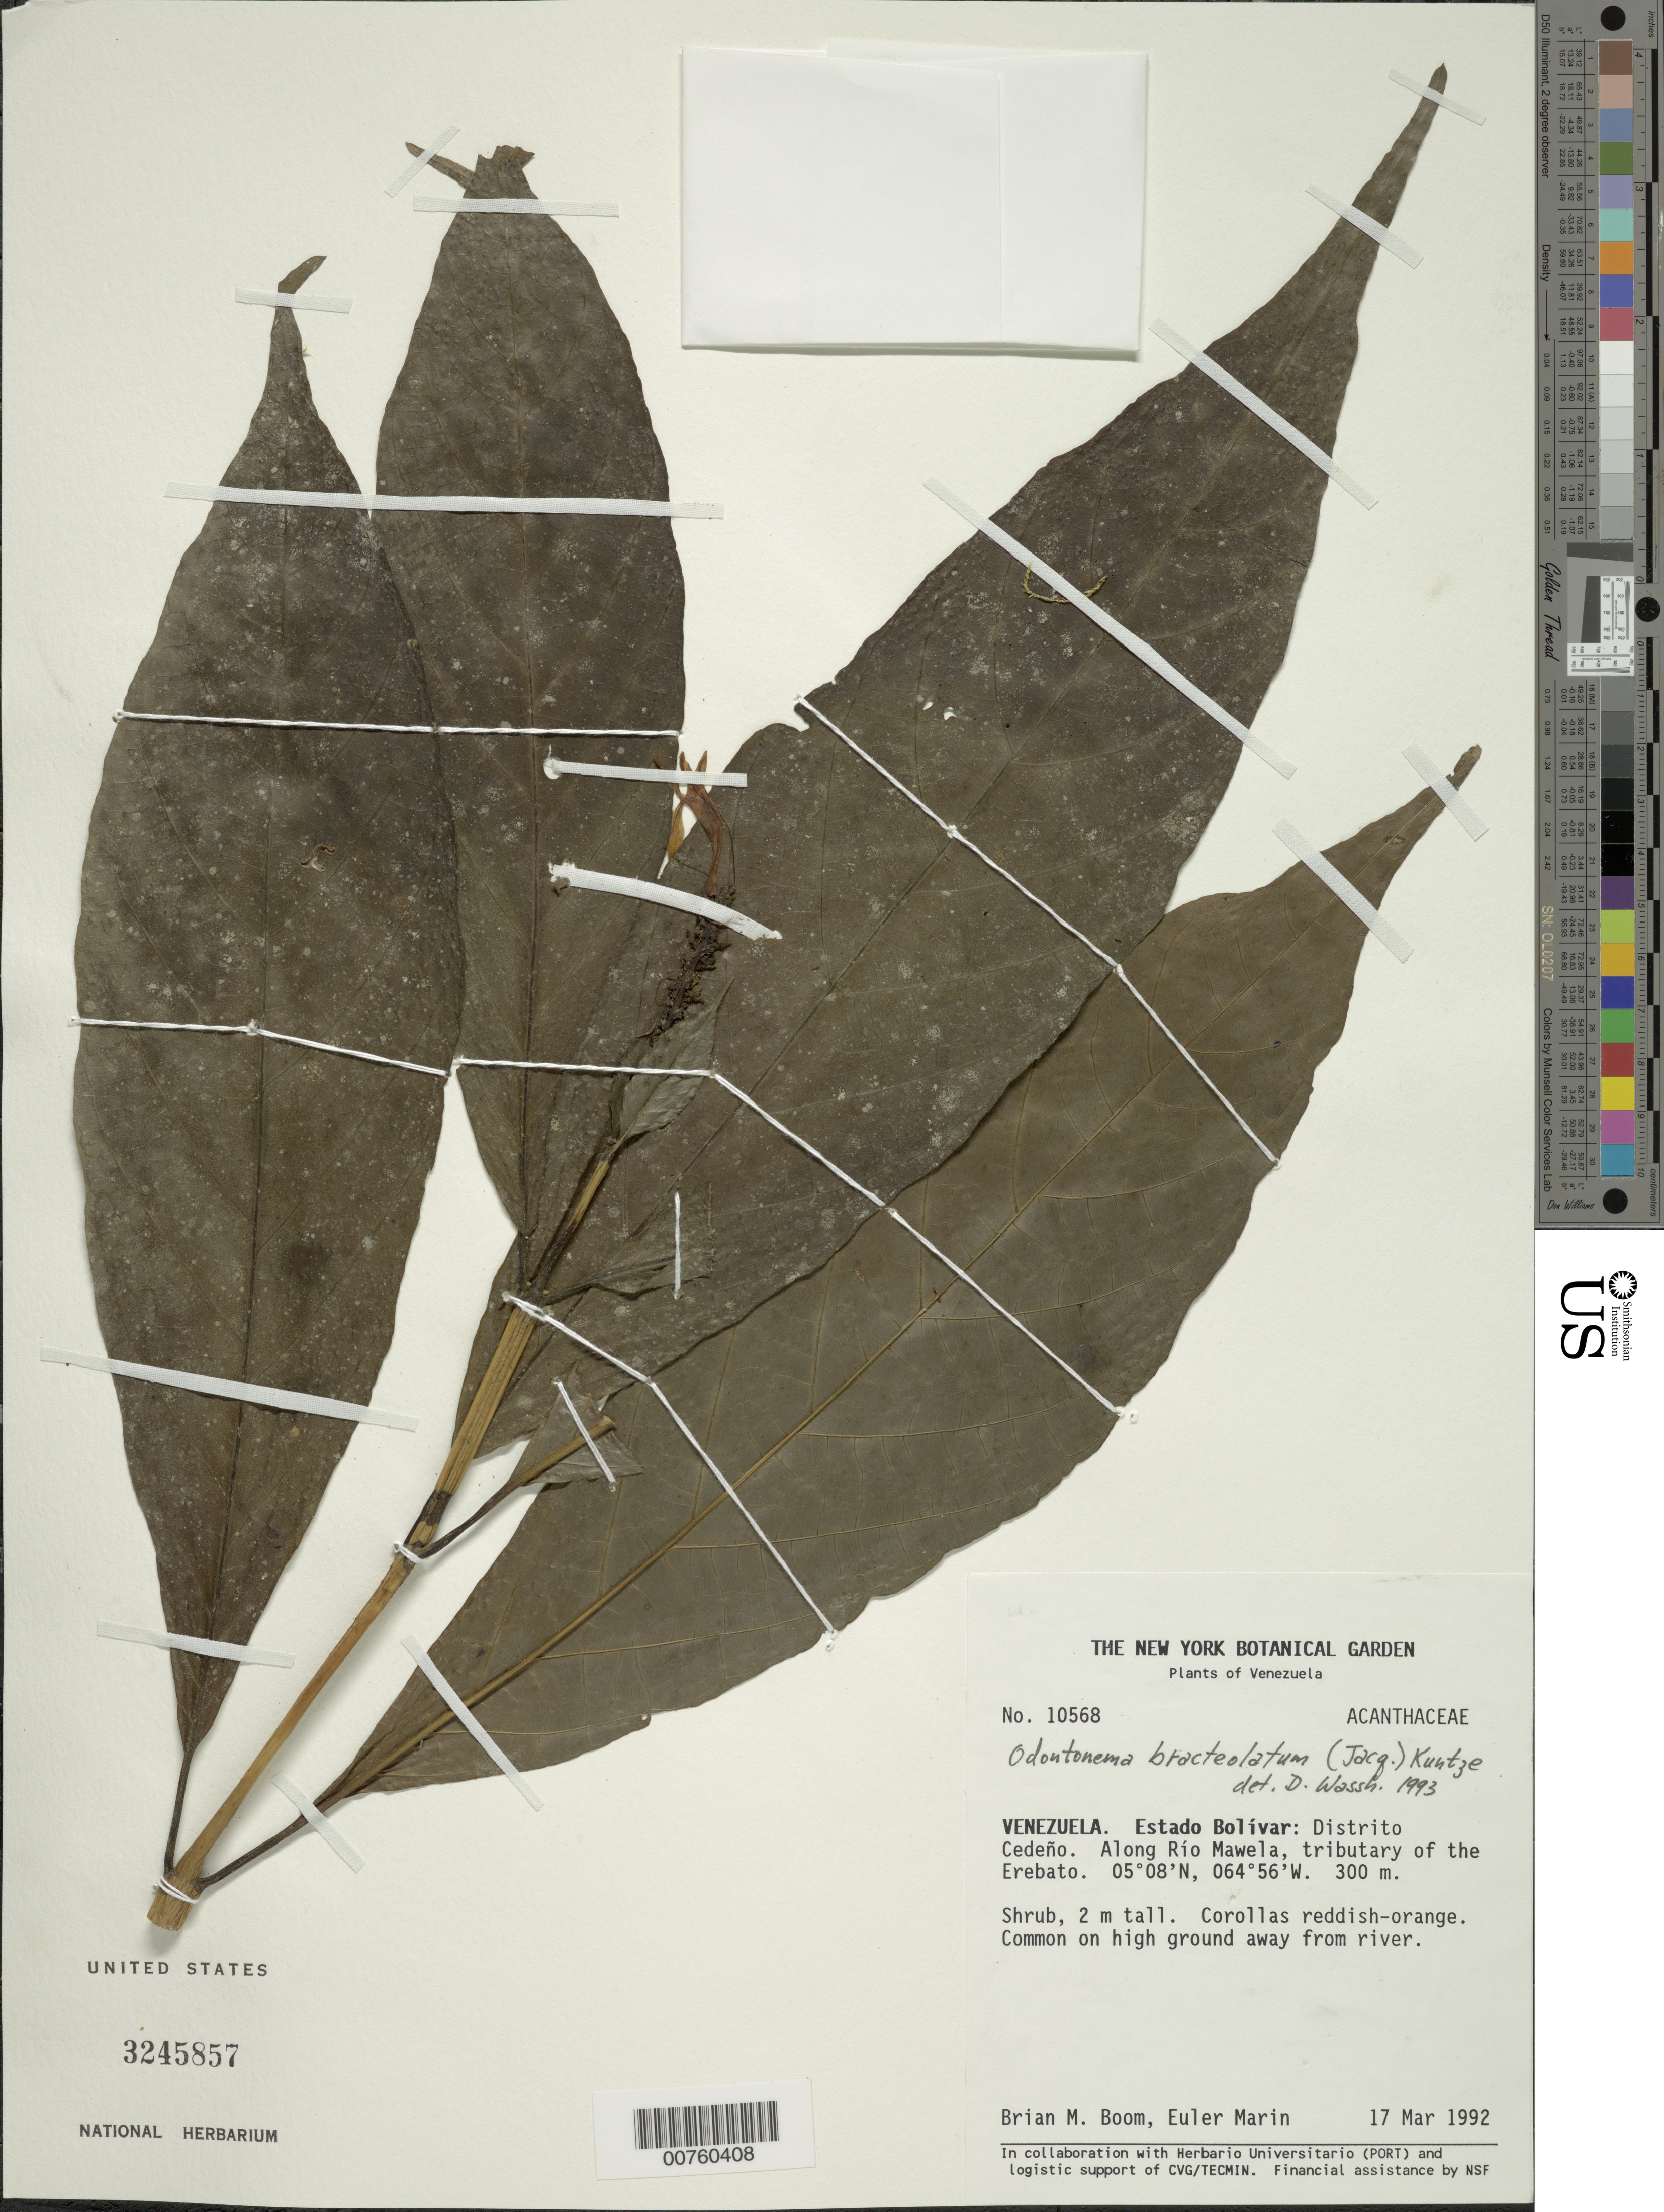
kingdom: Plantae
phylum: Tracheophyta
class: Magnoliopsida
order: Lamiales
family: Acanthaceae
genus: Odontonema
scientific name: Odontonema bracteolatum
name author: (Jacq.) Kuntze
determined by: Wasshausen, Dieter C., (BOT), Smithsonian Institution - National Museum of Natural History (UNITED STATES)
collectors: B. M. Boom & E. Marin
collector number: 10568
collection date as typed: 17-Mar-92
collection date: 1992-03-17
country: Venezuela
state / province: Bolívar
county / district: Cedeño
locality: Río Mawela, tributary of the Río Erebato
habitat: On high ground away from river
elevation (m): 300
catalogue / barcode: US 3245857